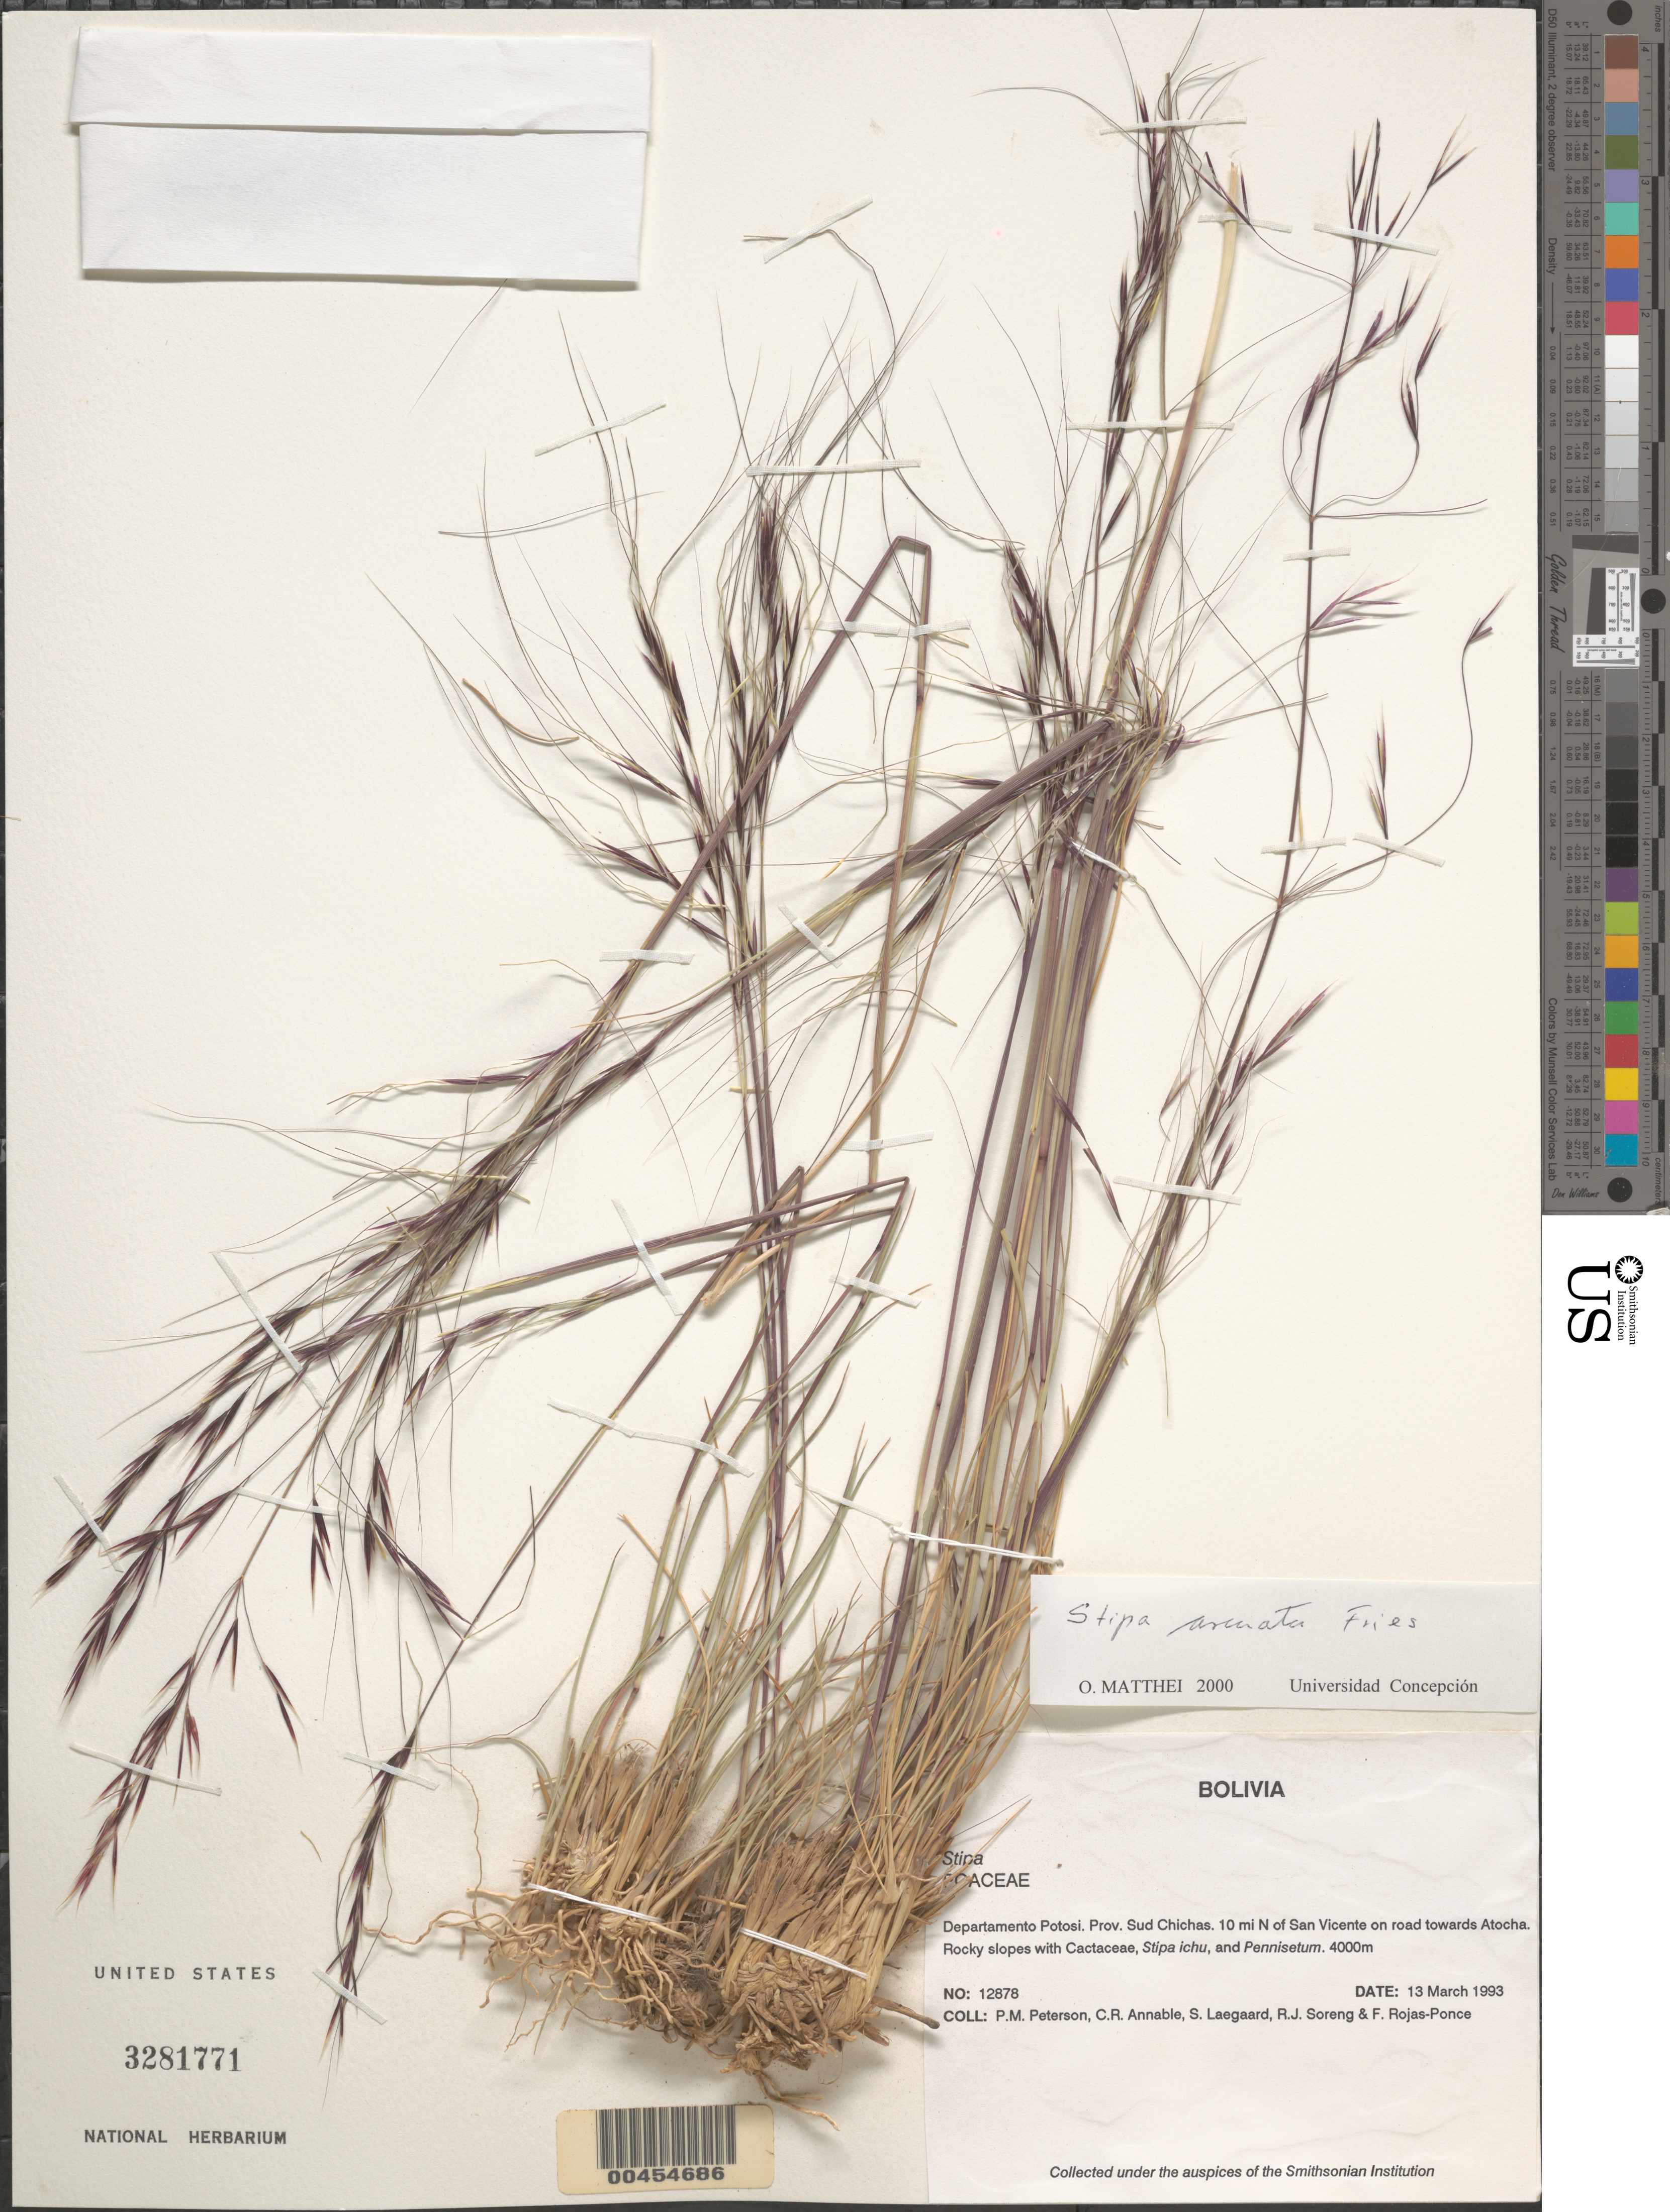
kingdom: Plantae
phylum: Tracheophyta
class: Liliopsida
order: Poales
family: Poaceae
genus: Stipa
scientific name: Stipa sp.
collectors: P. M. Peterson, C. R. Annable, S. Lægaard, R. J. Soreng & F. Rojas-Ponce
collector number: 12878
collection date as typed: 13 Mar 1993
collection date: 1993-03-13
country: Bolivia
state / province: Potosí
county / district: Sud Chichas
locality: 10 mi N of San Vicente on road towards Atocha.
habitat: Rocky slopes with Cactaceae, Stipa ichu, and Pennisetum.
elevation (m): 4000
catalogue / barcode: US 3281771